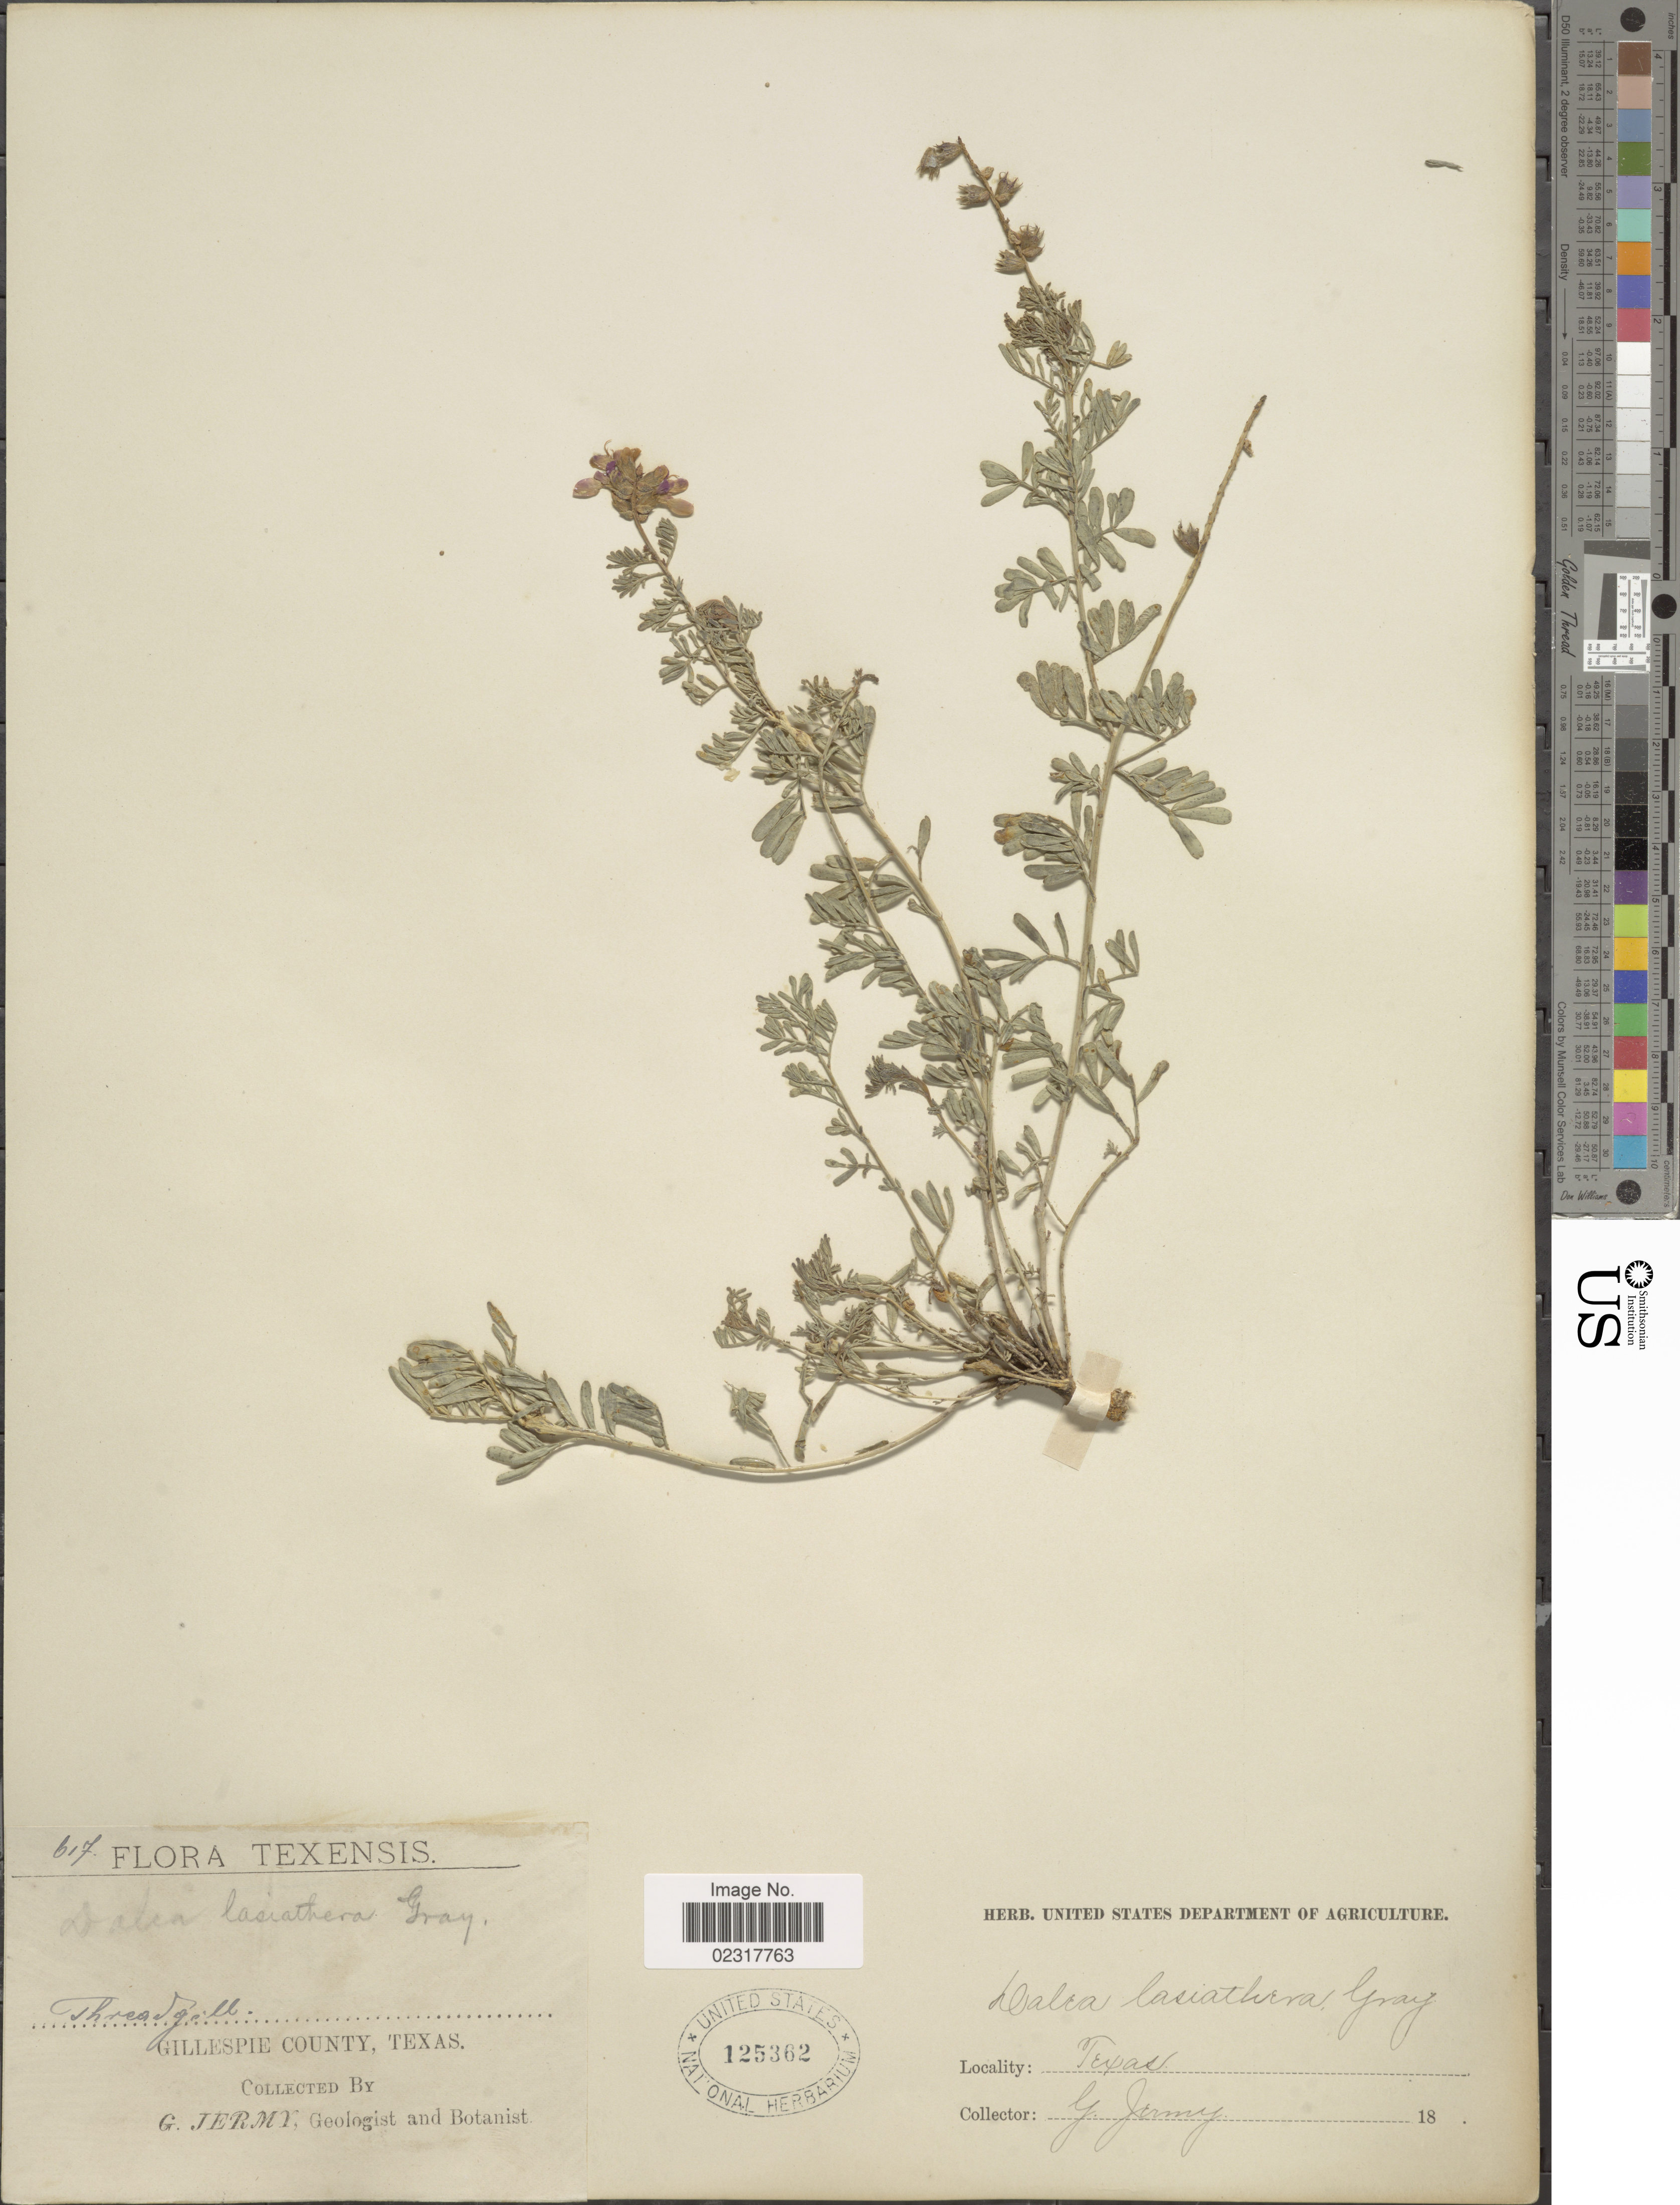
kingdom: Plantae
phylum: Tracheophyta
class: Magnoliopsida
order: Fabales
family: Fabaceae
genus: Dalea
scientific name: Dalea lasiathera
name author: A. Gray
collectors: G. Jermy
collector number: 617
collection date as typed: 18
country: United States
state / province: Texas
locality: Gillespie County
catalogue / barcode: US 125362